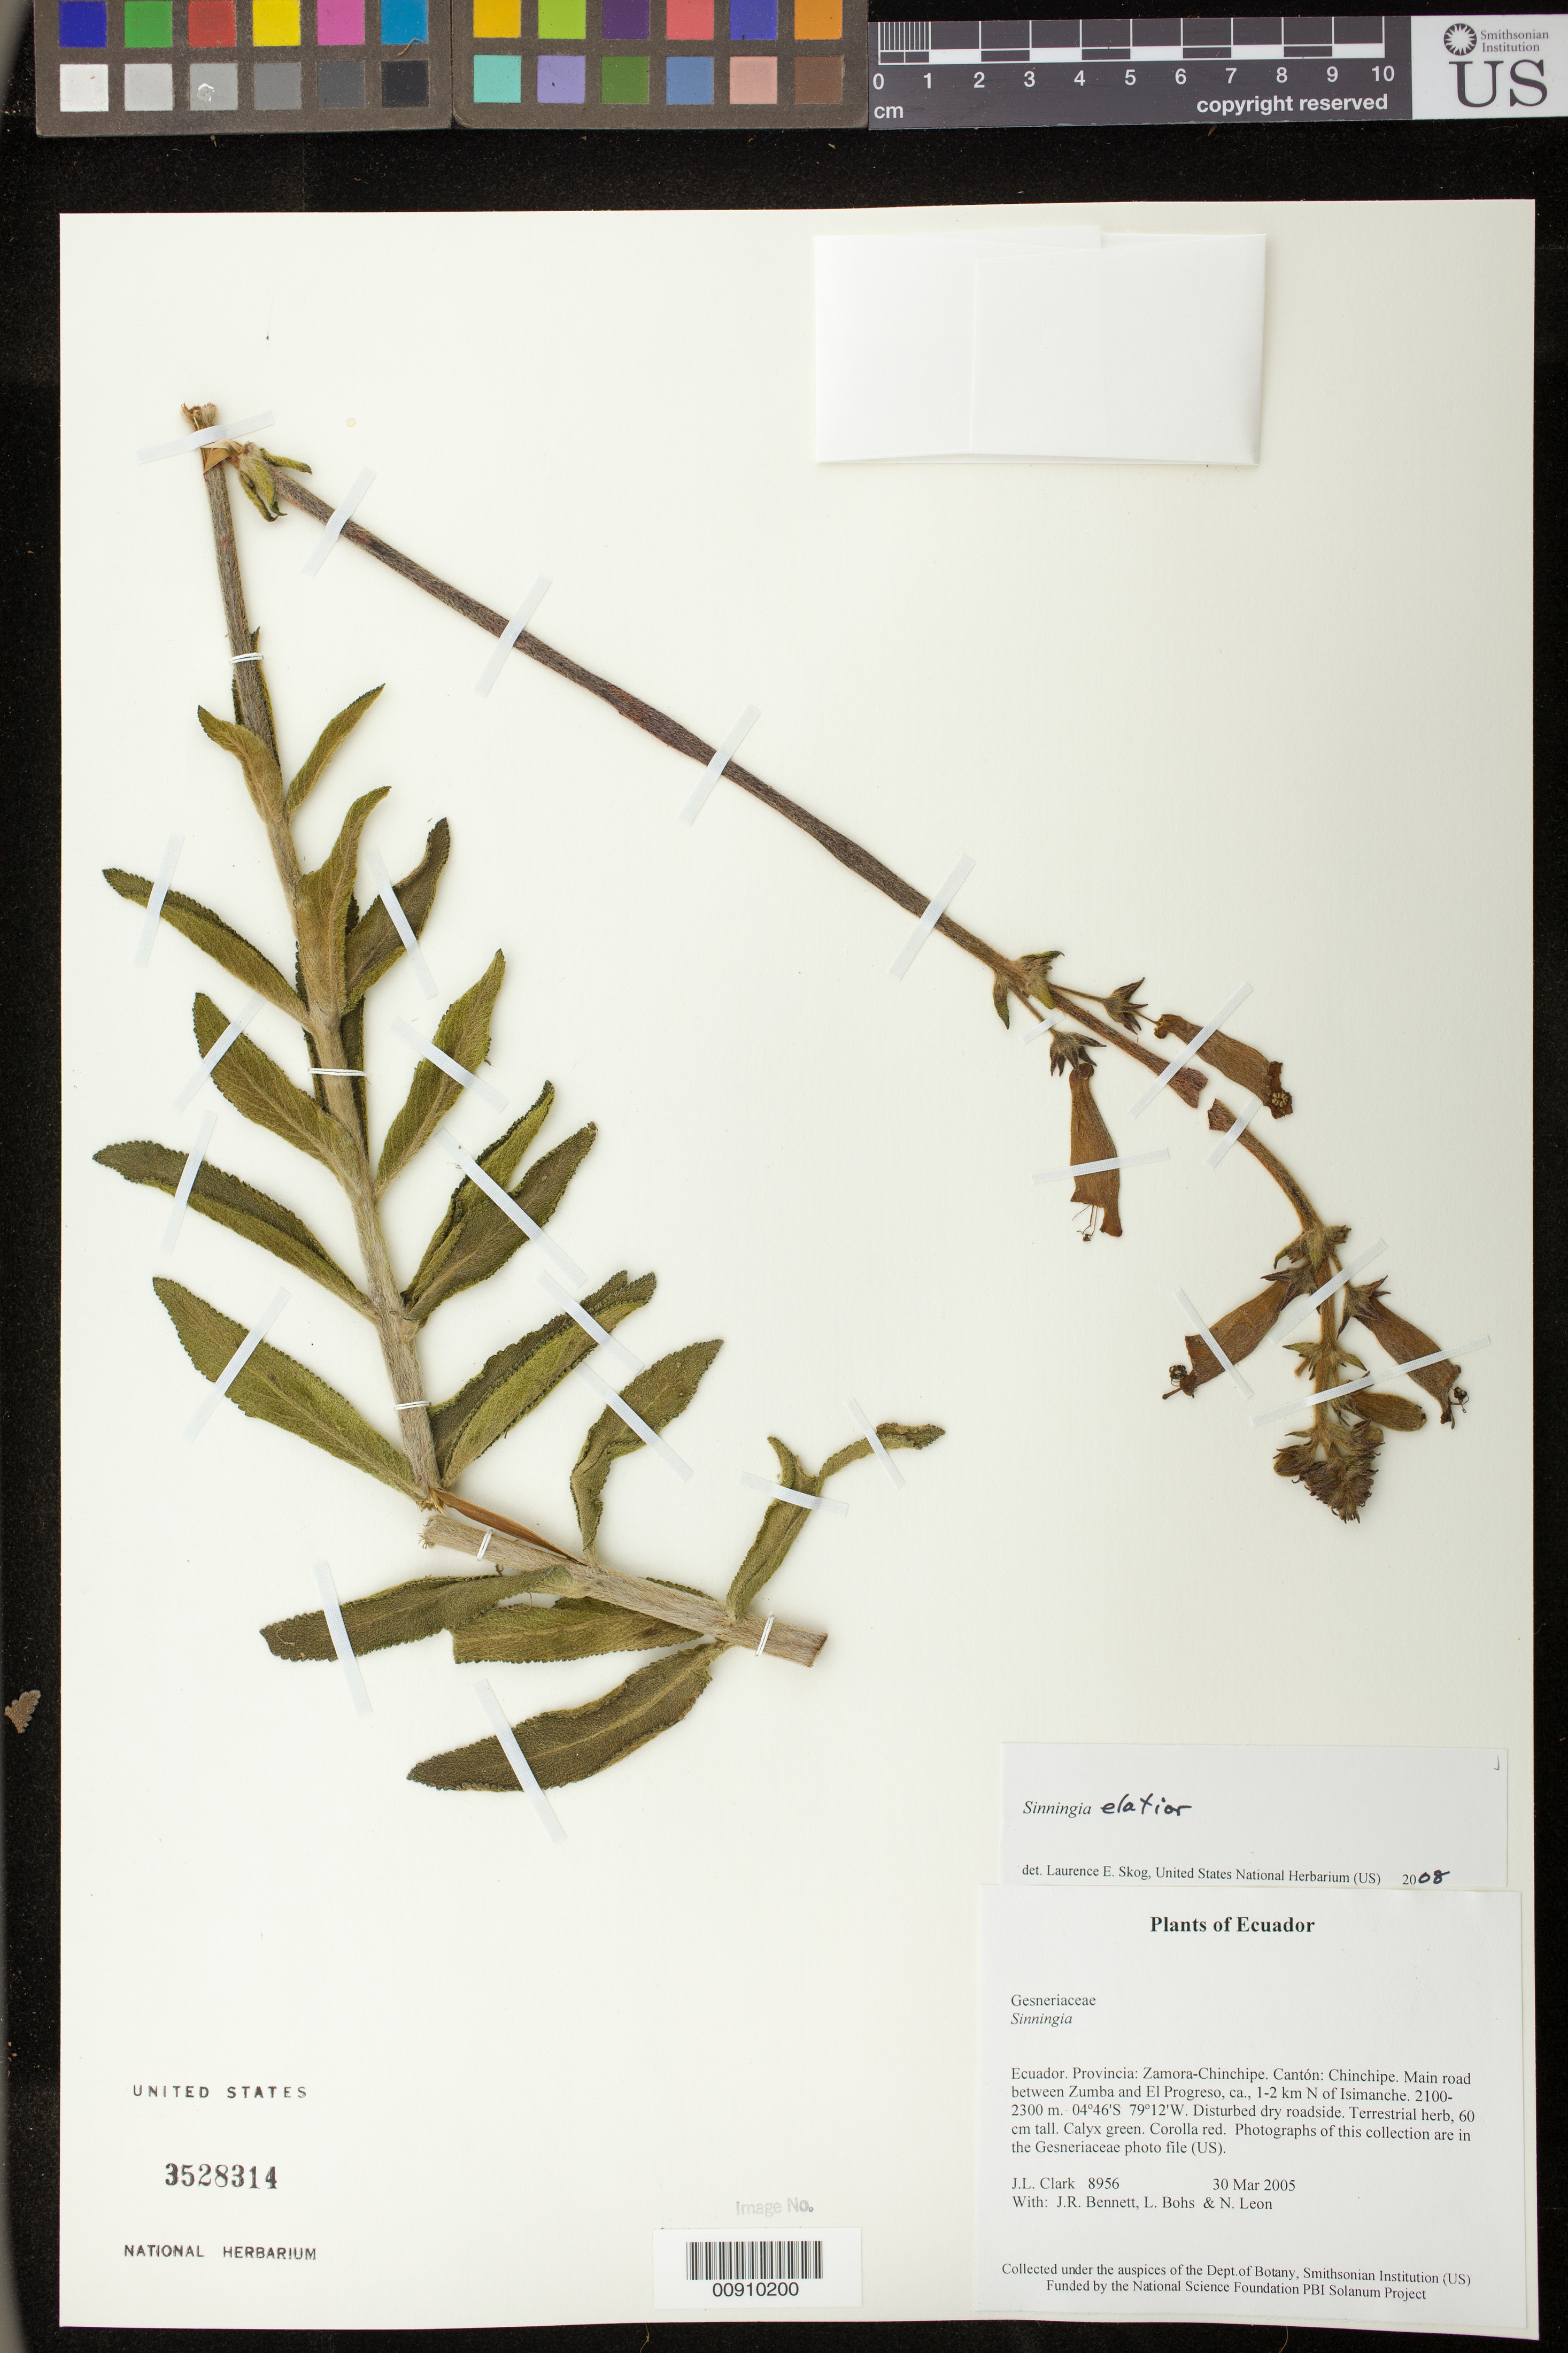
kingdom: Plantae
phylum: Tracheophyta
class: Magnoliopsida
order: Lamiales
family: Gesneriaceae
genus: Sinningia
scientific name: Sinningia elatior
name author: (Kunth) Chautems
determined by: Skog, Laurence E.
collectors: J. L. Clark, J. R. Bennett, L. A. Bohs & N. Leon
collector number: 8956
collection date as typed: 30 Mar 2005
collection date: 2005-03-30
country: Ecuador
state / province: Zamora-Chinchipe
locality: Chinchipe. Main road between Zumba and El Progreso, ca., 1-2 km N of Isimanche.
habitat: Disturbed dry roadside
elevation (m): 2100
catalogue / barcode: US 3528314